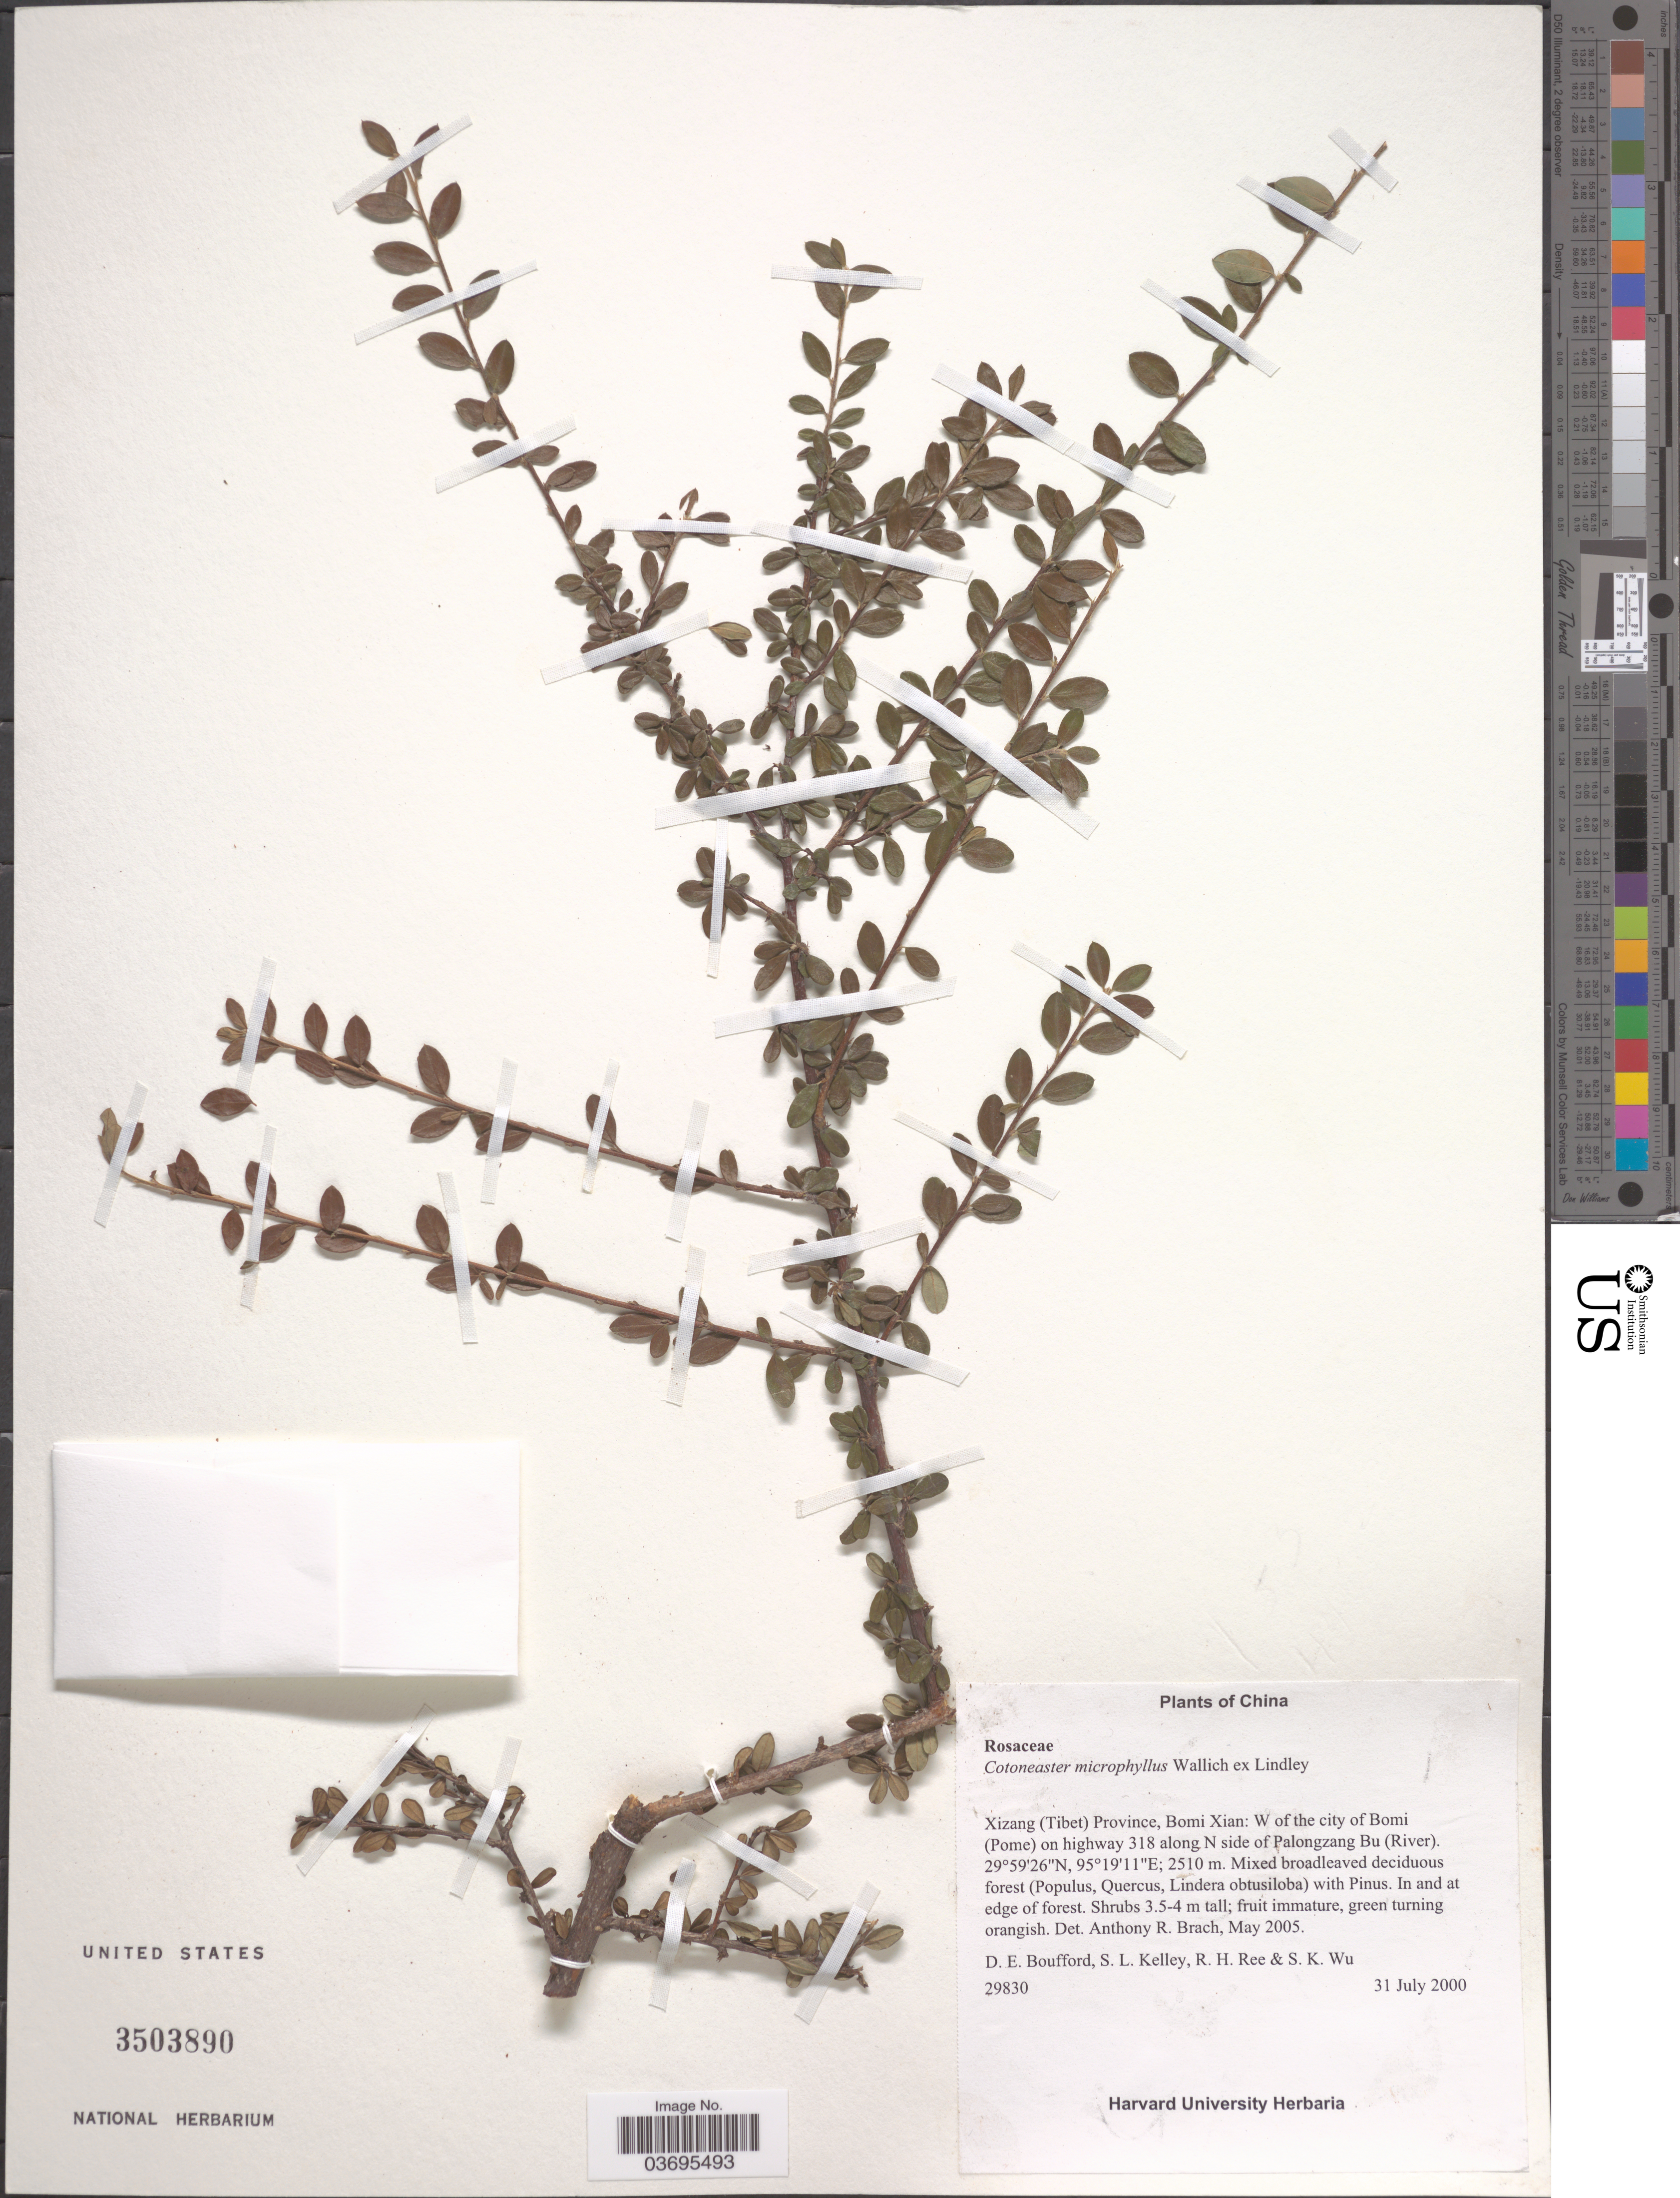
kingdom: Plantae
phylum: Tracheophyta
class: Magnoliopsida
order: Rosales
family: Rosaceae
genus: Cotoneaster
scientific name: Cotoneaster microphyllus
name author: Wall ex Lindl.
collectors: D. E. Boufford, S. Kelley, R. Ree & S. K. Wu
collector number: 29830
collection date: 2000-07-31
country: China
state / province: Xizang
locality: Xizang (Tibet) Province, Bomi Xian: W of the city of Bomi (Pome) on highway 318 along N side of Palongzang Bu (River).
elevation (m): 2510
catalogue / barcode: US 3503890